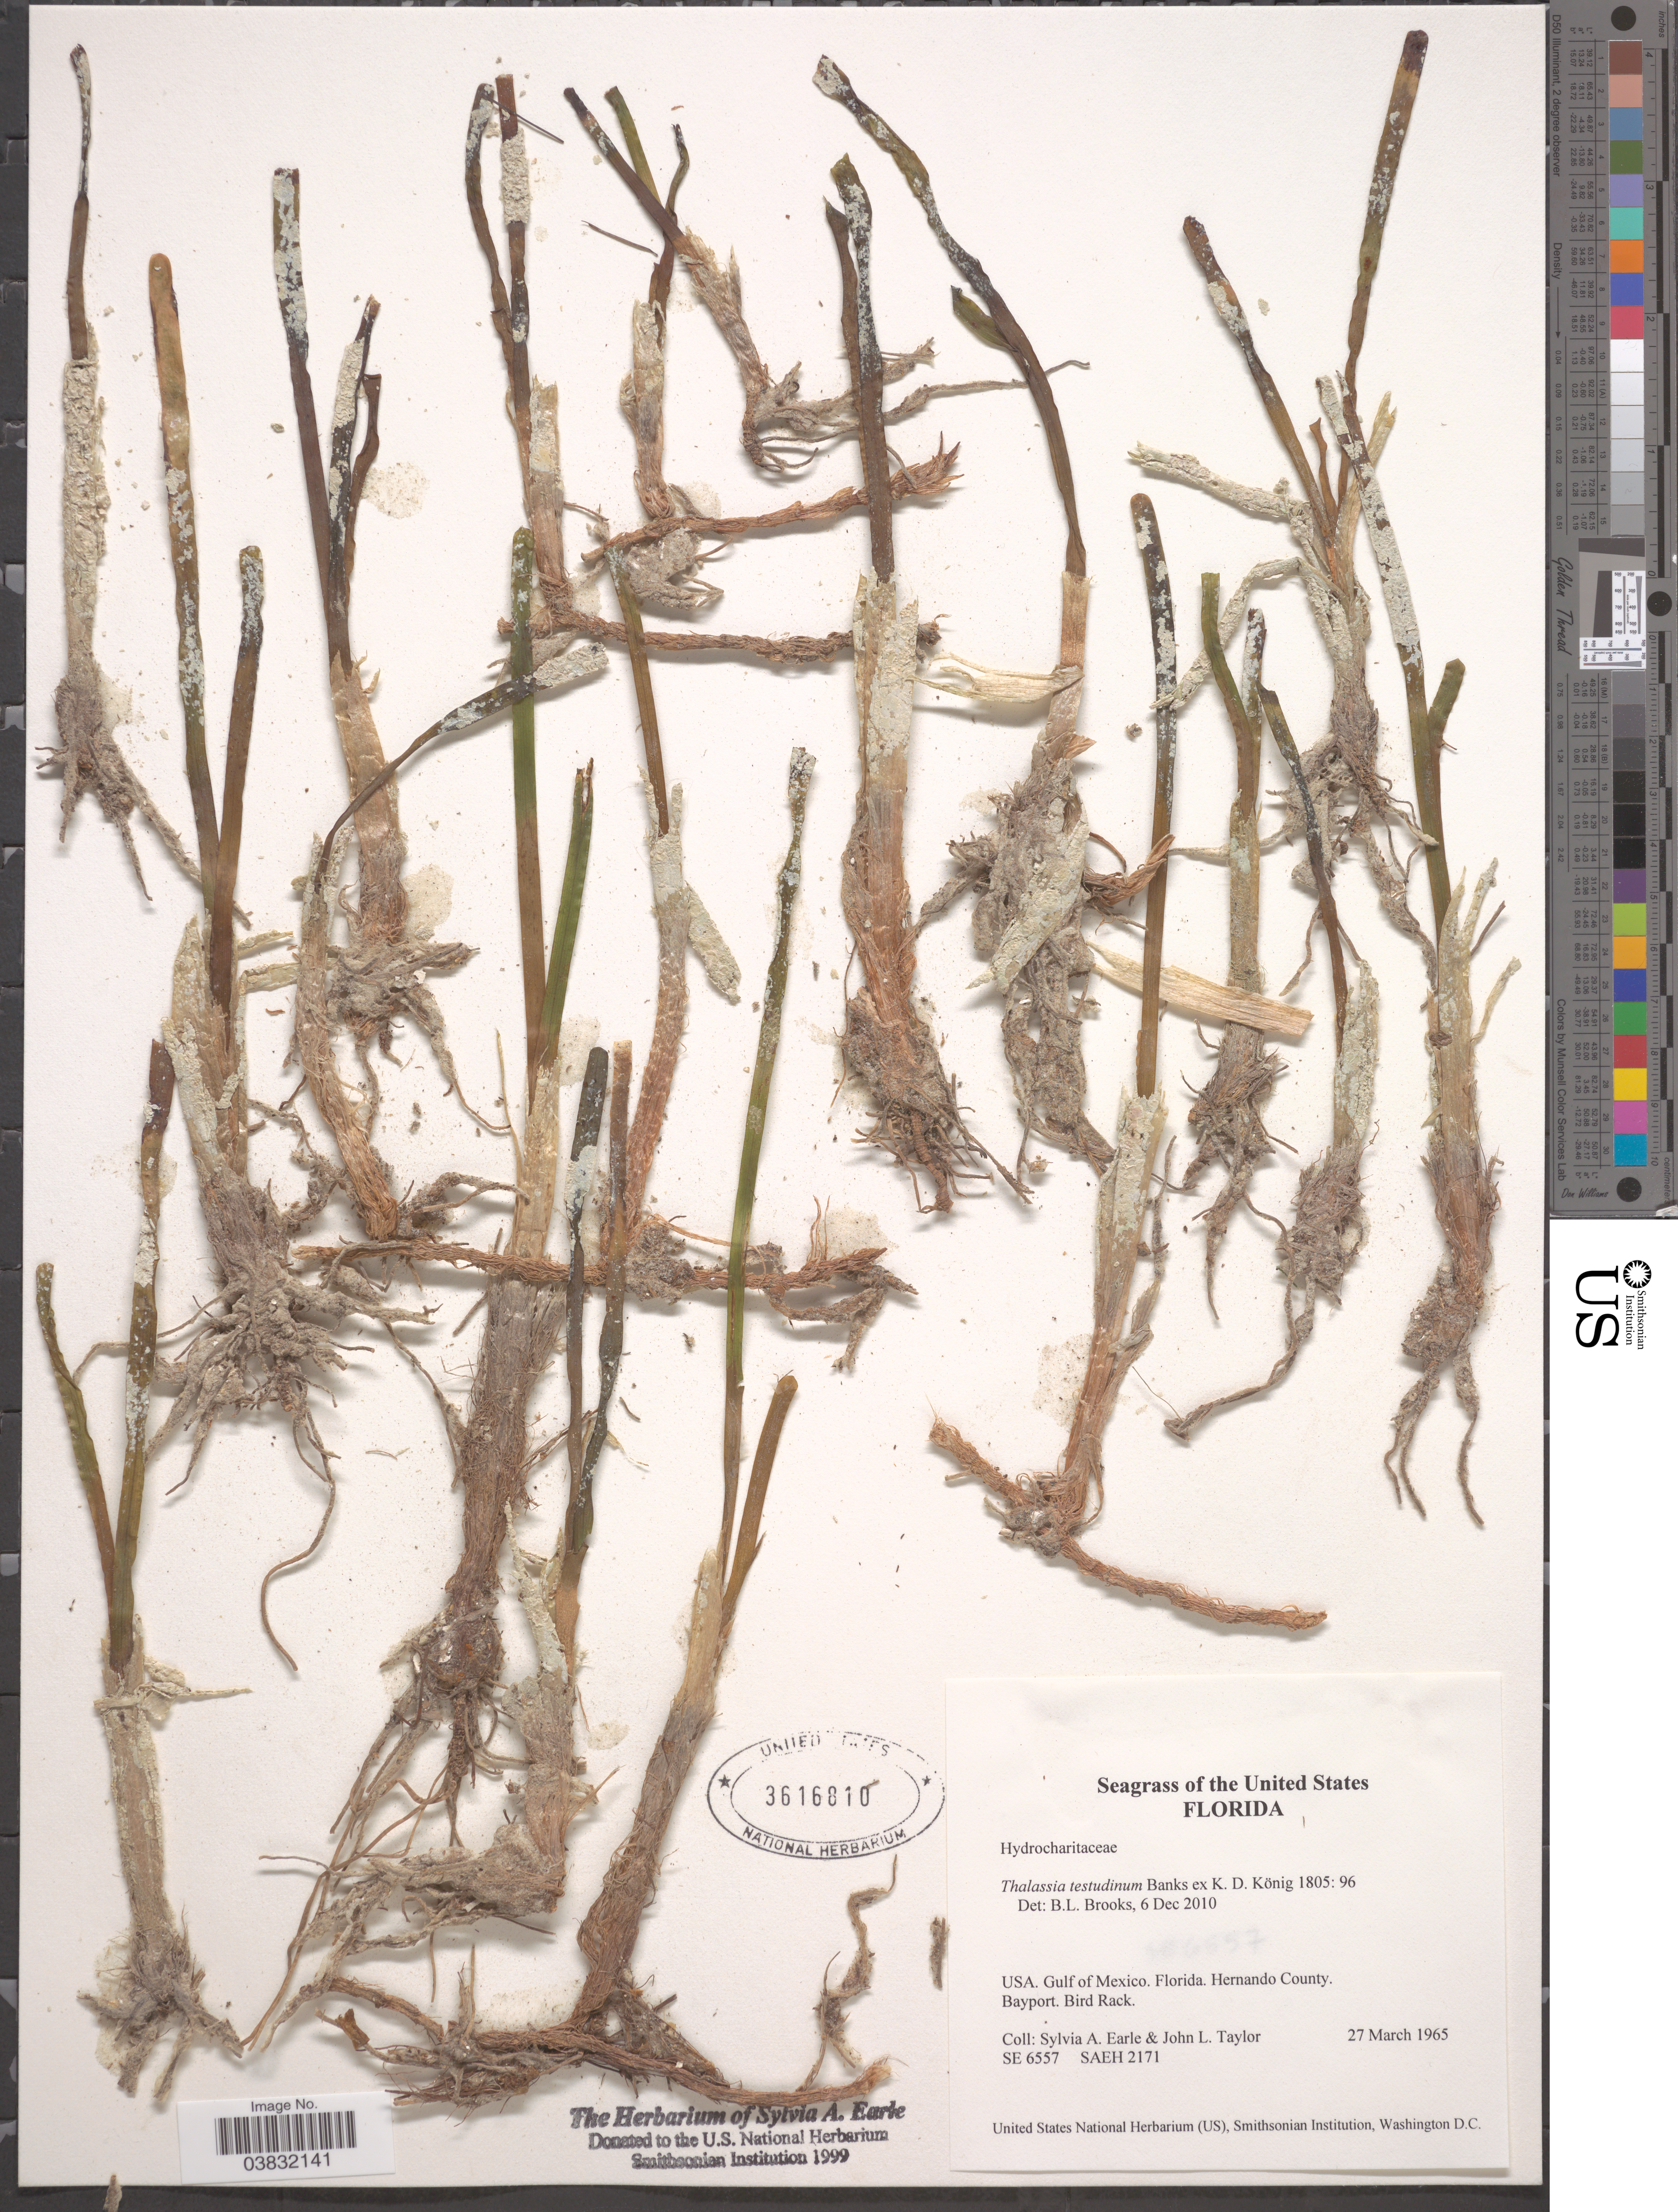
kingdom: Plantae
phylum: Tracheophyta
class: Liliopsida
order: Alismatales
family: Hydrocharitaceae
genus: Thalassia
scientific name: Thalassia testudinum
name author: Banks & Sol. ex K.D. Koenig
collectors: S. A. Earle & J. L. Taylor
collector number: SE 6557/SAEH 2171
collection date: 1965-03-27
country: United States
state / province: Florida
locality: Gulf of Mexico. Hernando County. Bayport. Bird Rack.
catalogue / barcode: US 3616810